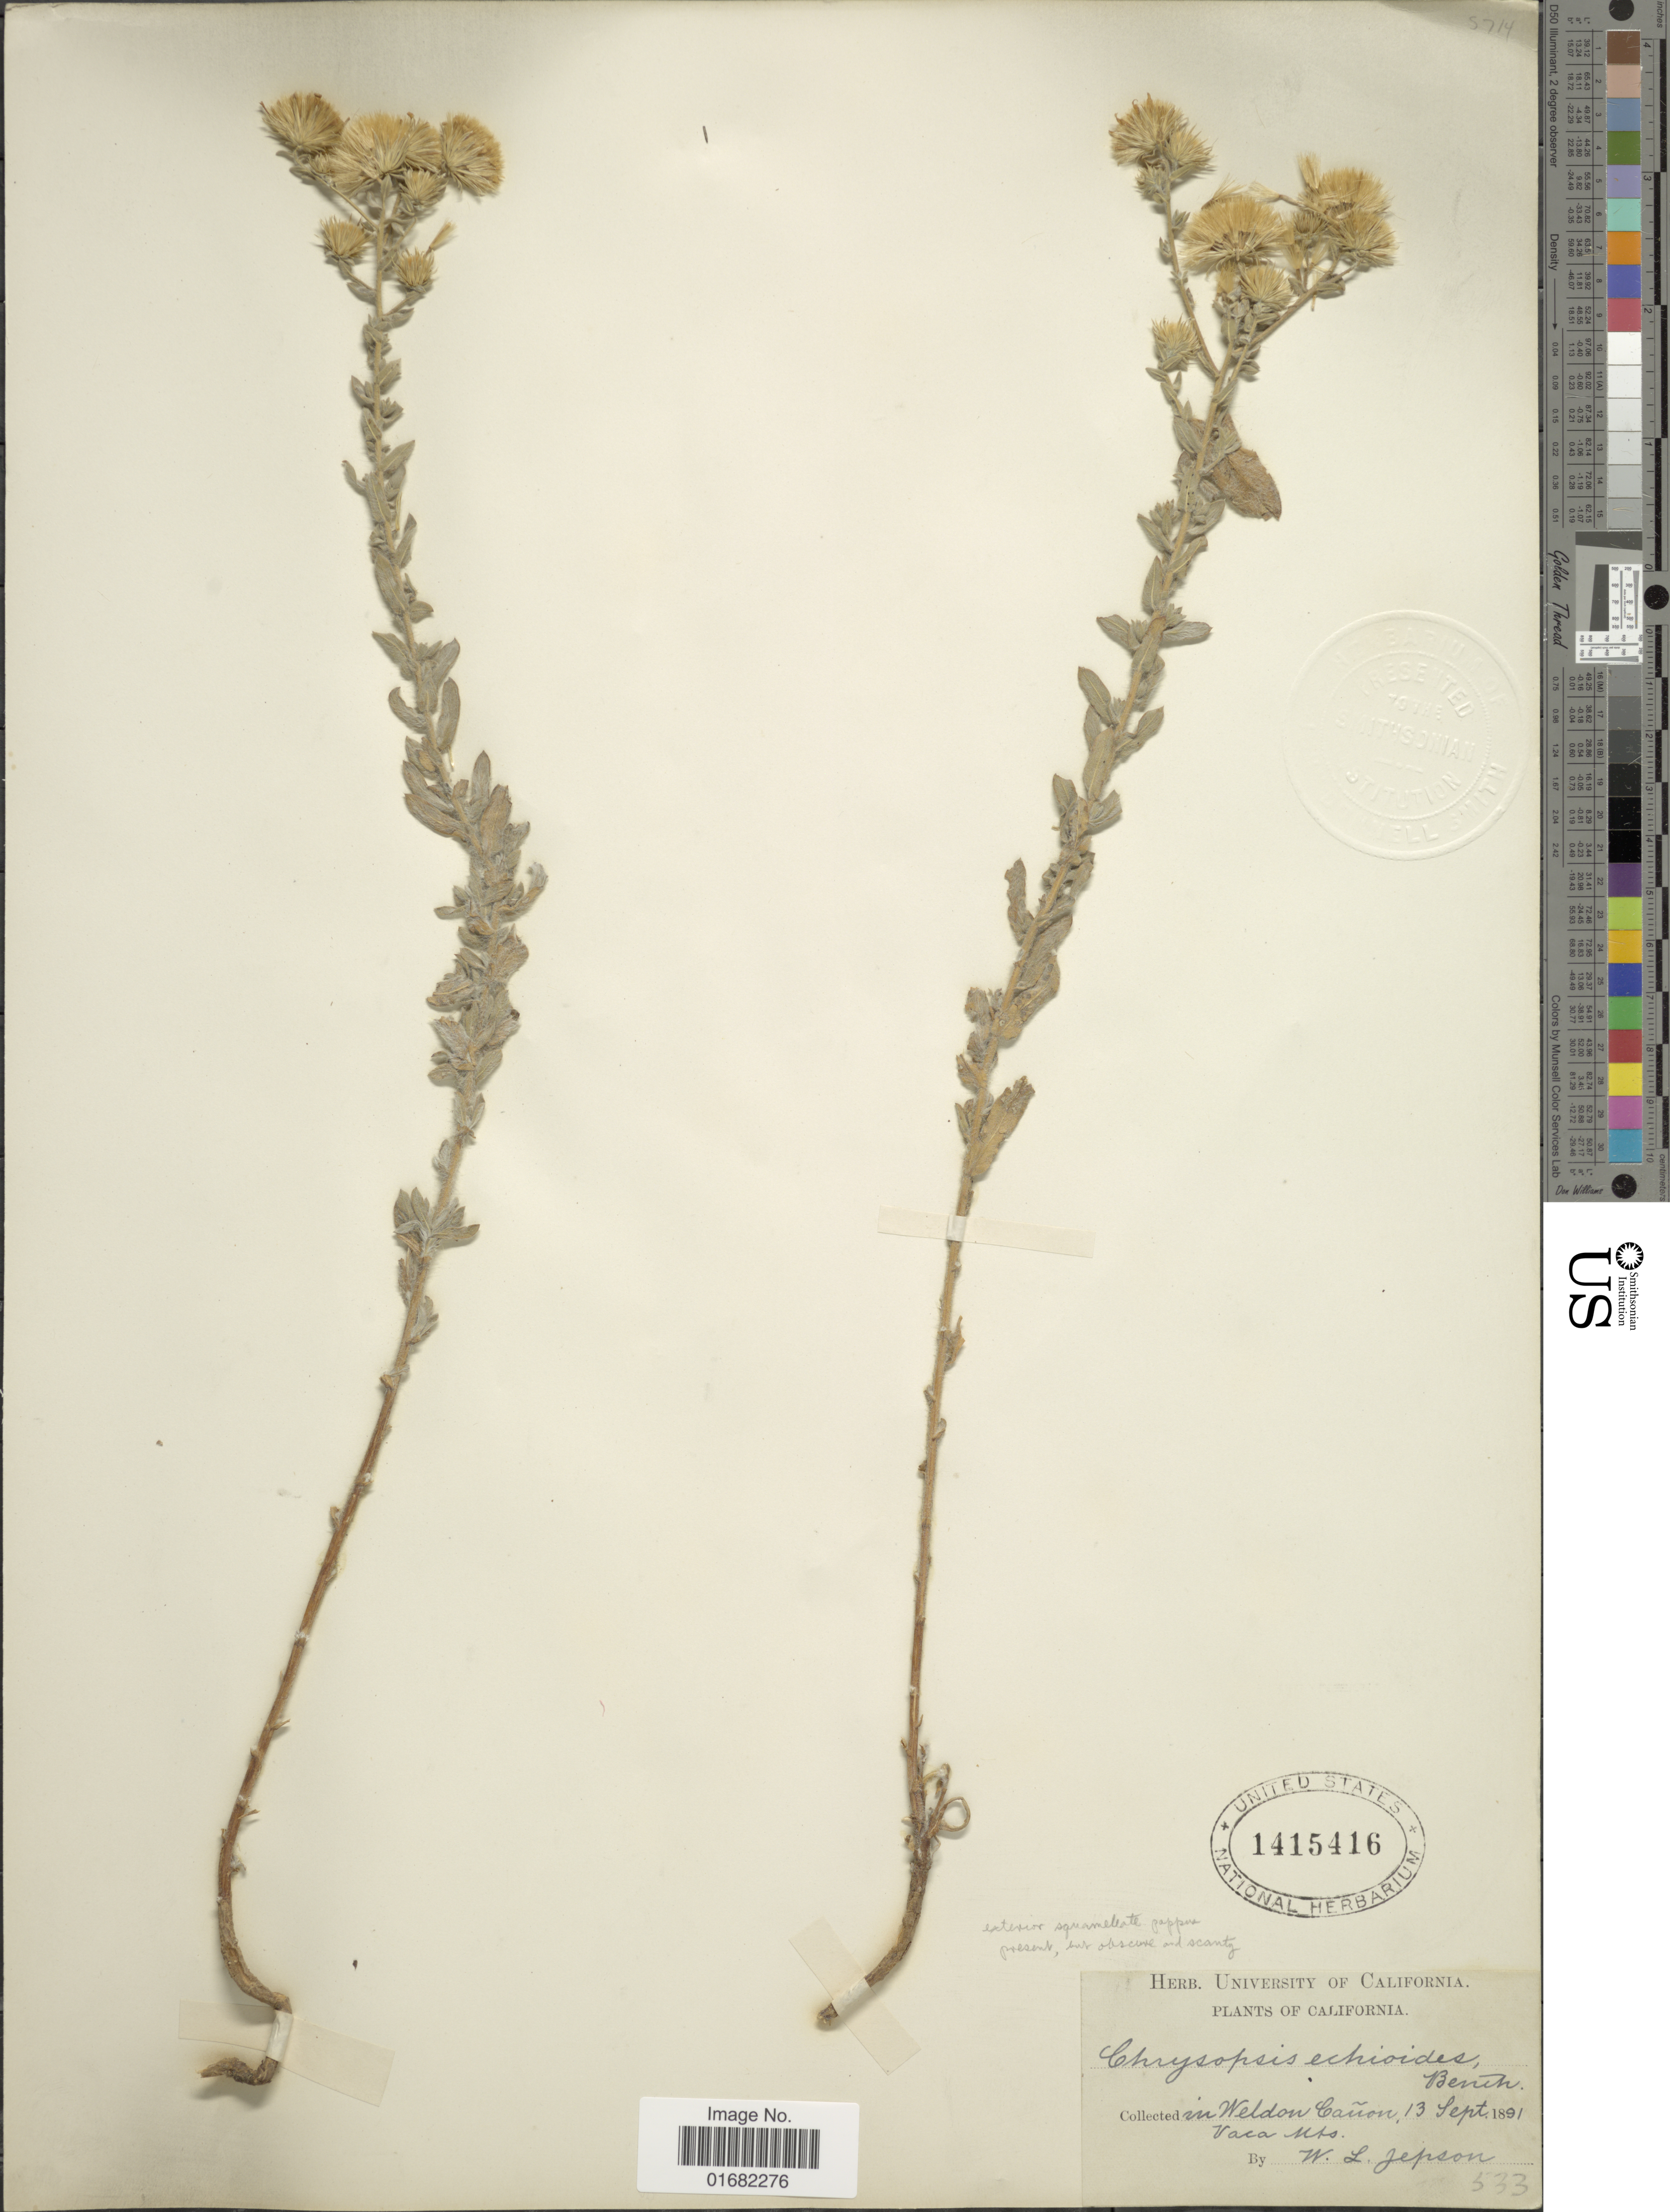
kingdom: Plantae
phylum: Tracheophyta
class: Magnoliopsida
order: Asterales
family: Asteraceae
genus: Heterotheca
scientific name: Heterotheca echioides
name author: (Benth.) Shinners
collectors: W. L. Jepson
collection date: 1891-09-13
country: United States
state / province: California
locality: Weldon Cañon, Vaca Mts.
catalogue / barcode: US 1415416